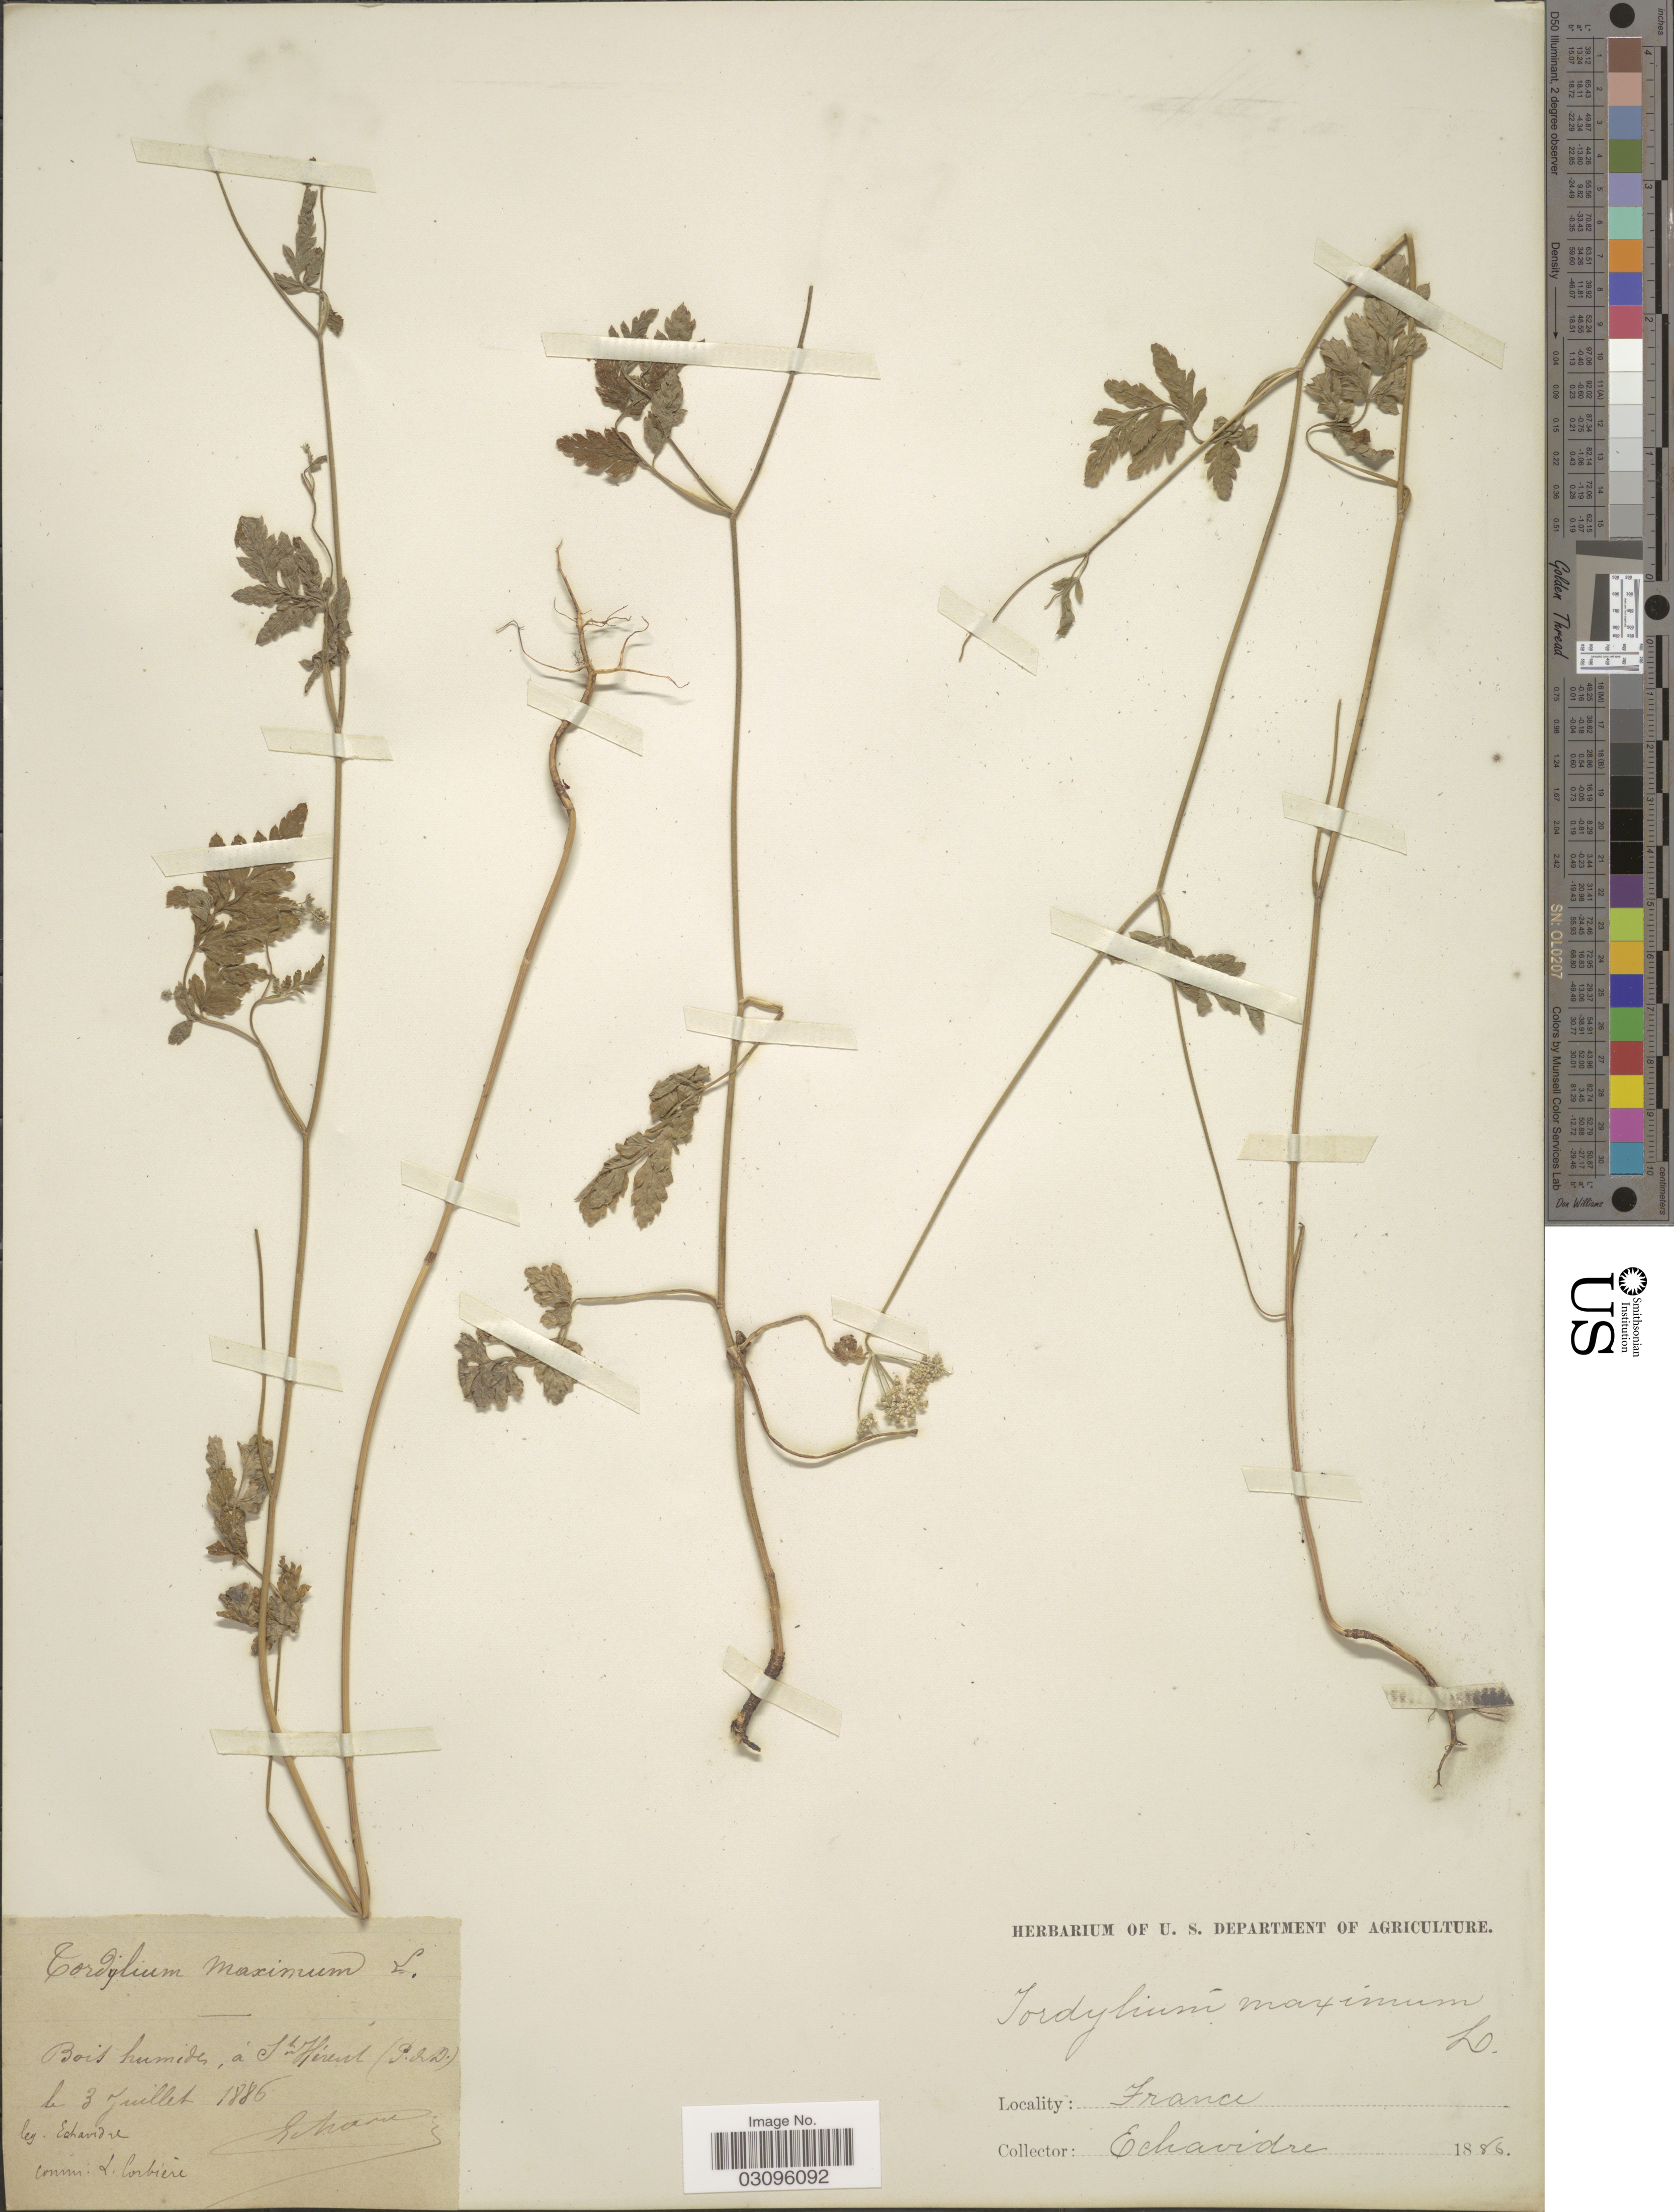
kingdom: Plantae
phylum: Tracheophyta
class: Magnoliopsida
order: Apiales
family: Apiaceae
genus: Tordylium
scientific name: Tordylium maximum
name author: L.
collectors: Echavidre, --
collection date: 1886-07-03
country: France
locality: Bois humide, á St. Hérent (P. du D.).